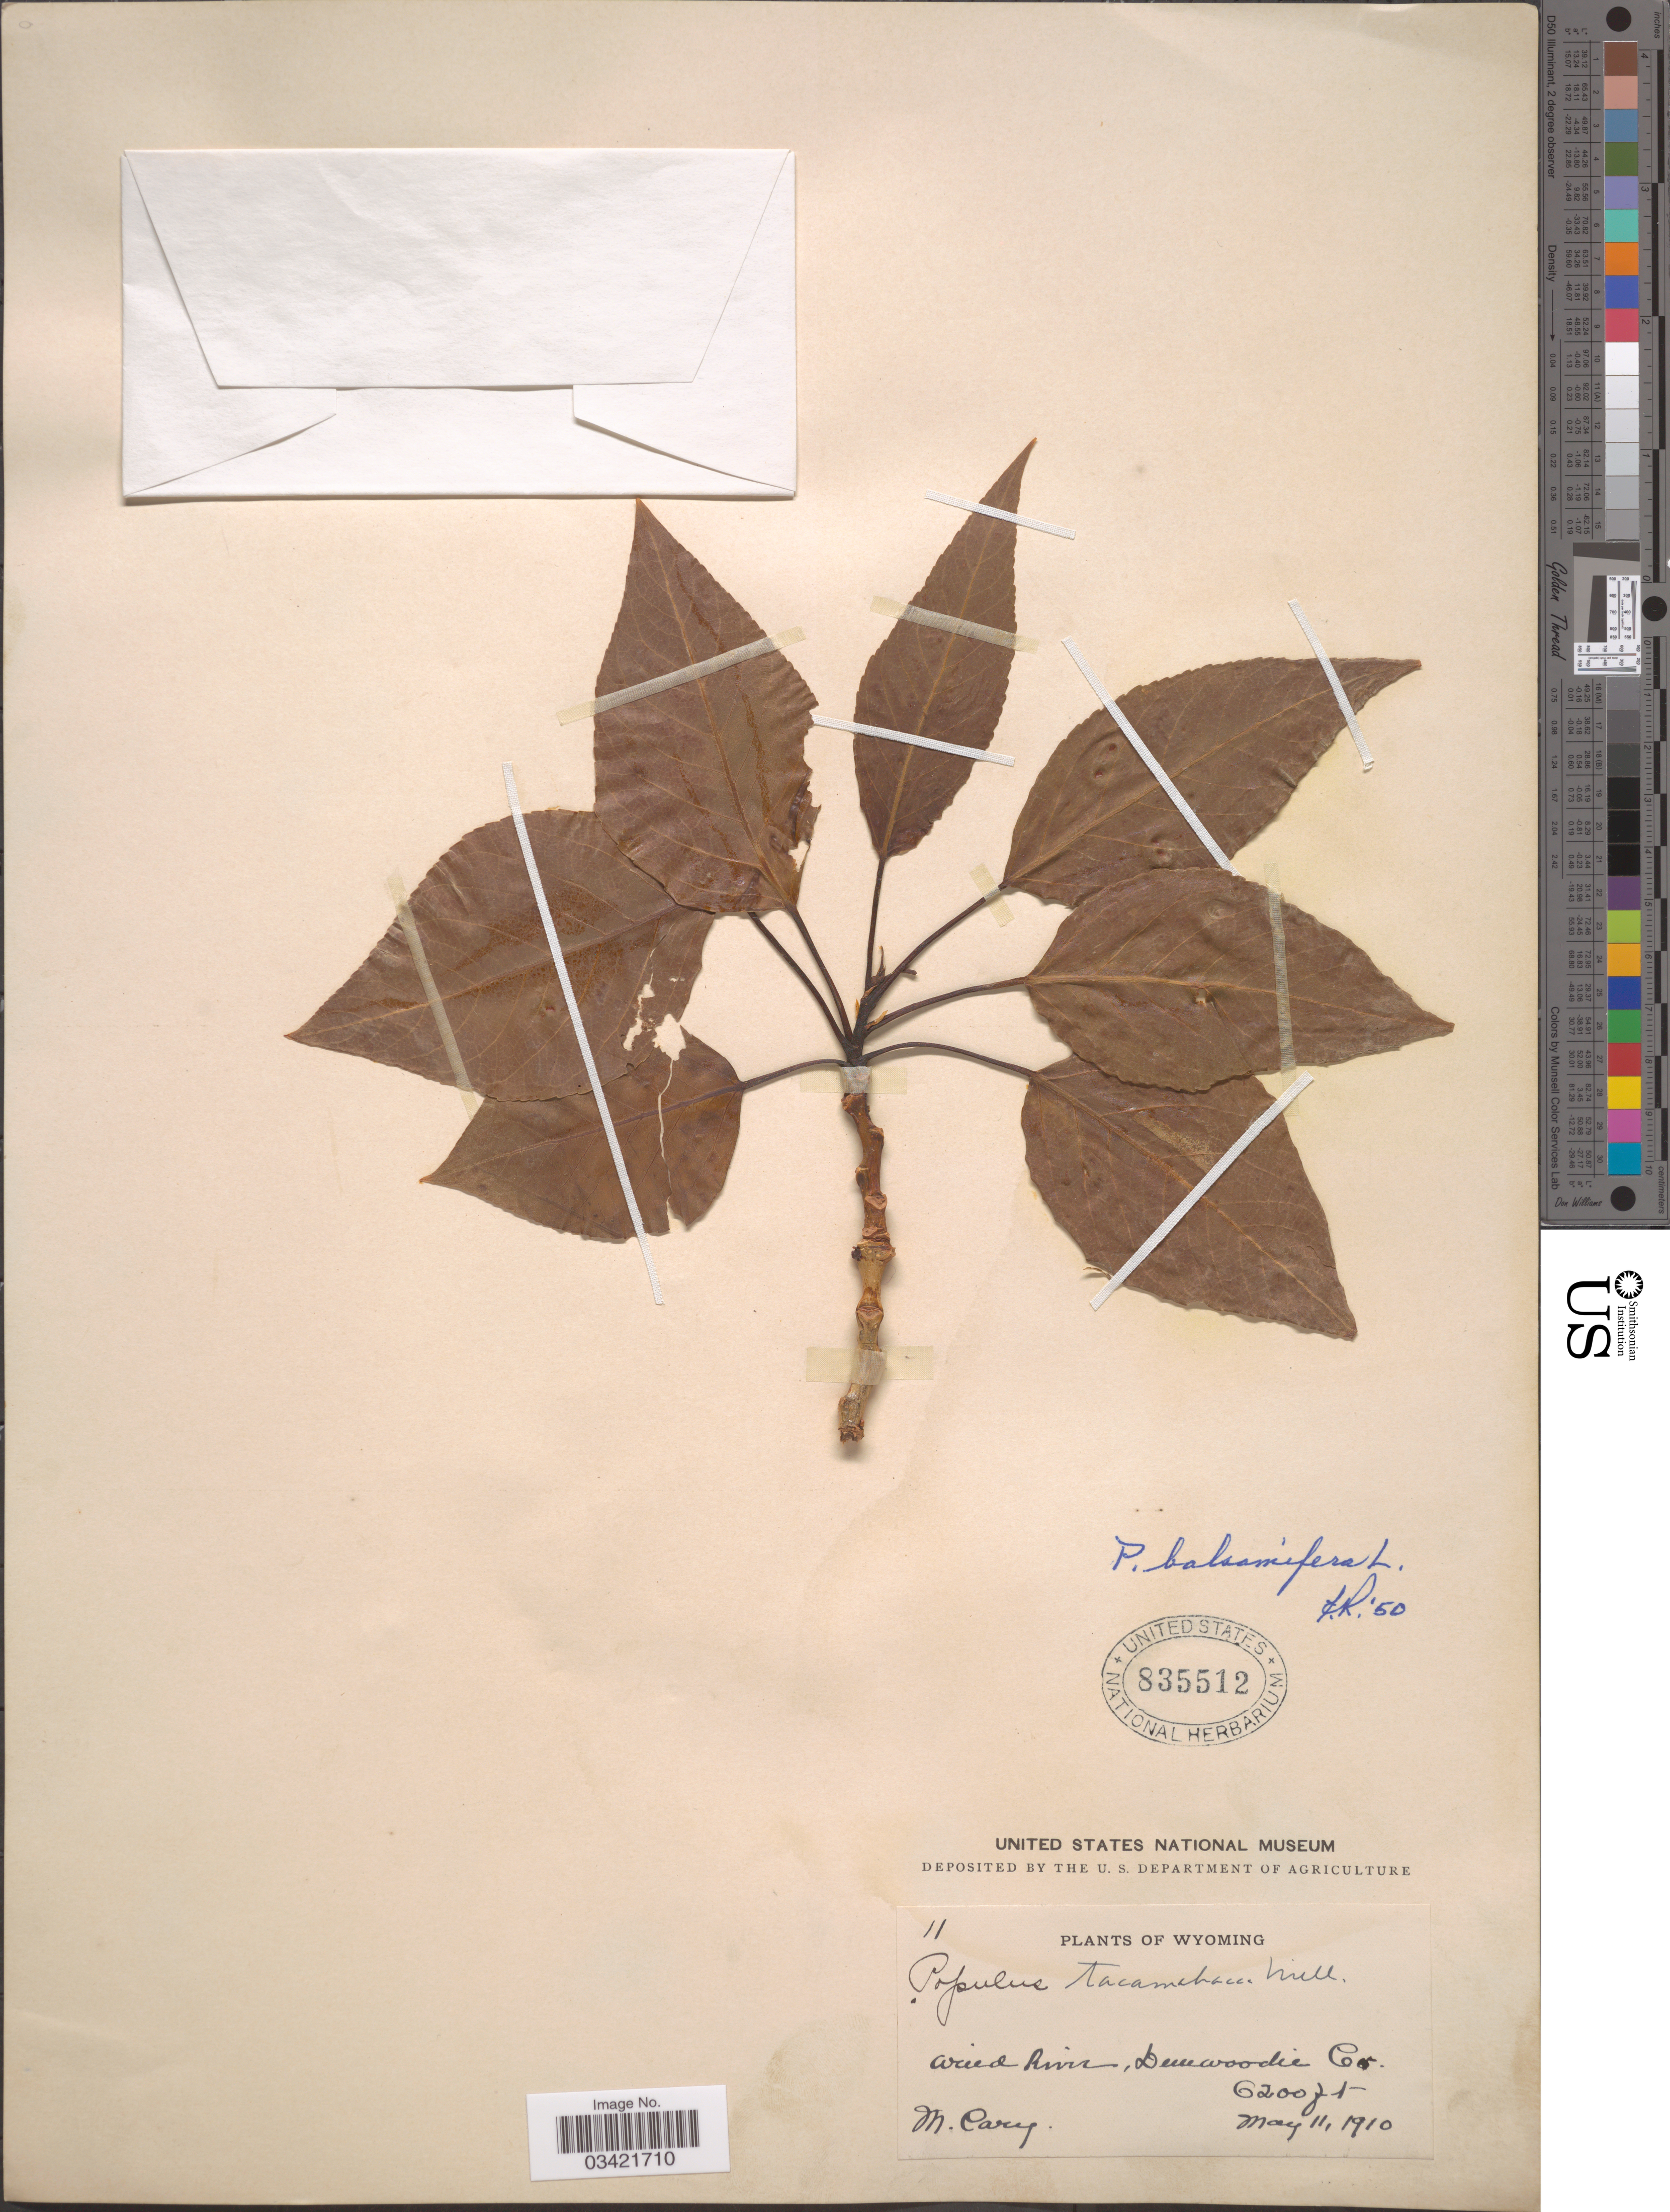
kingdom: Plantae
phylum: Tracheophyta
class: Magnoliopsida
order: Malpighiales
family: Salicaceae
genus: Populus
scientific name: Populus balsamifera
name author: L.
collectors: M. Cary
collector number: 11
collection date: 1910-05-11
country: United States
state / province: Wyoming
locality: Wind River, Dinwoodie (Dinwoody) Cr.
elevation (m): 1890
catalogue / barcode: US 835512